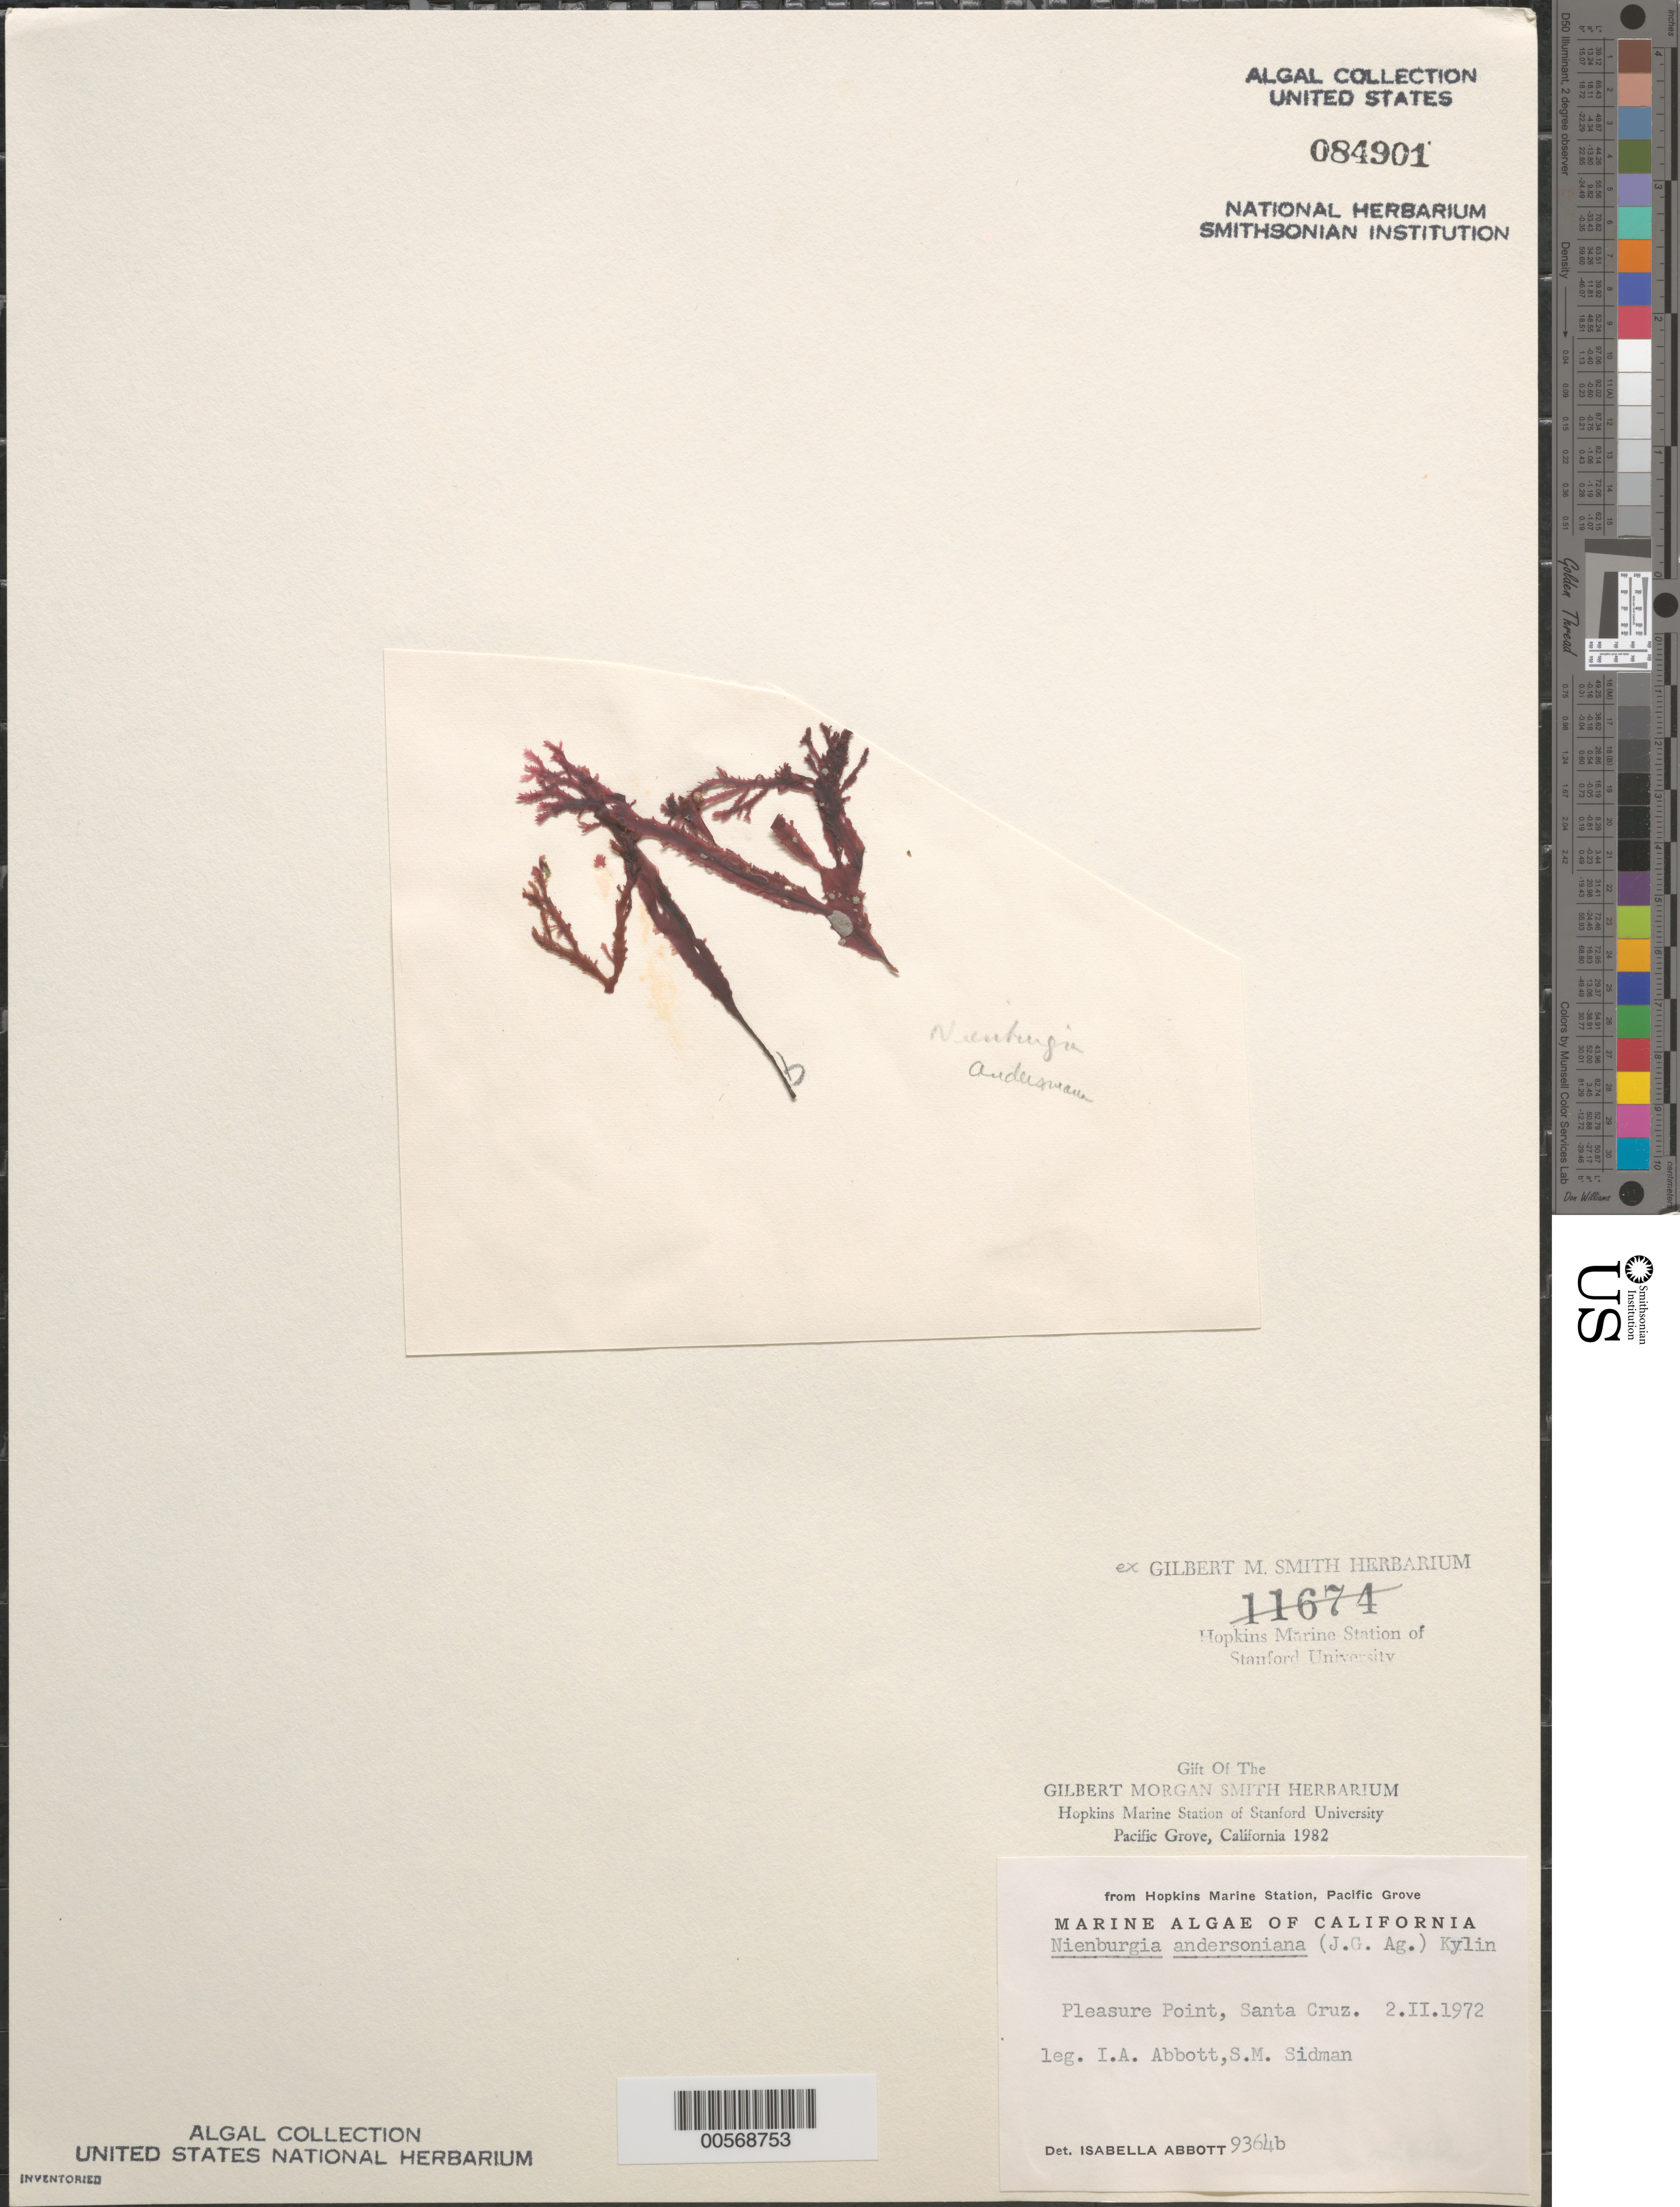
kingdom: Plantae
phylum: Rhodophyta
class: Florideophyceae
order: Ceramiales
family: Delesseriaceae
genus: Nienburgia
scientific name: Nienburgia andersoniana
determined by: Abbott, Isabella A.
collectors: I. A. Abbott & S. Sidman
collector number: IAA 9364b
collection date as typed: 02 Feb 1972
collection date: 1972-02-02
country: United States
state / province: California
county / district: Santa Cruz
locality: Pleasure Point, Santa Cruz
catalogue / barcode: US 84901